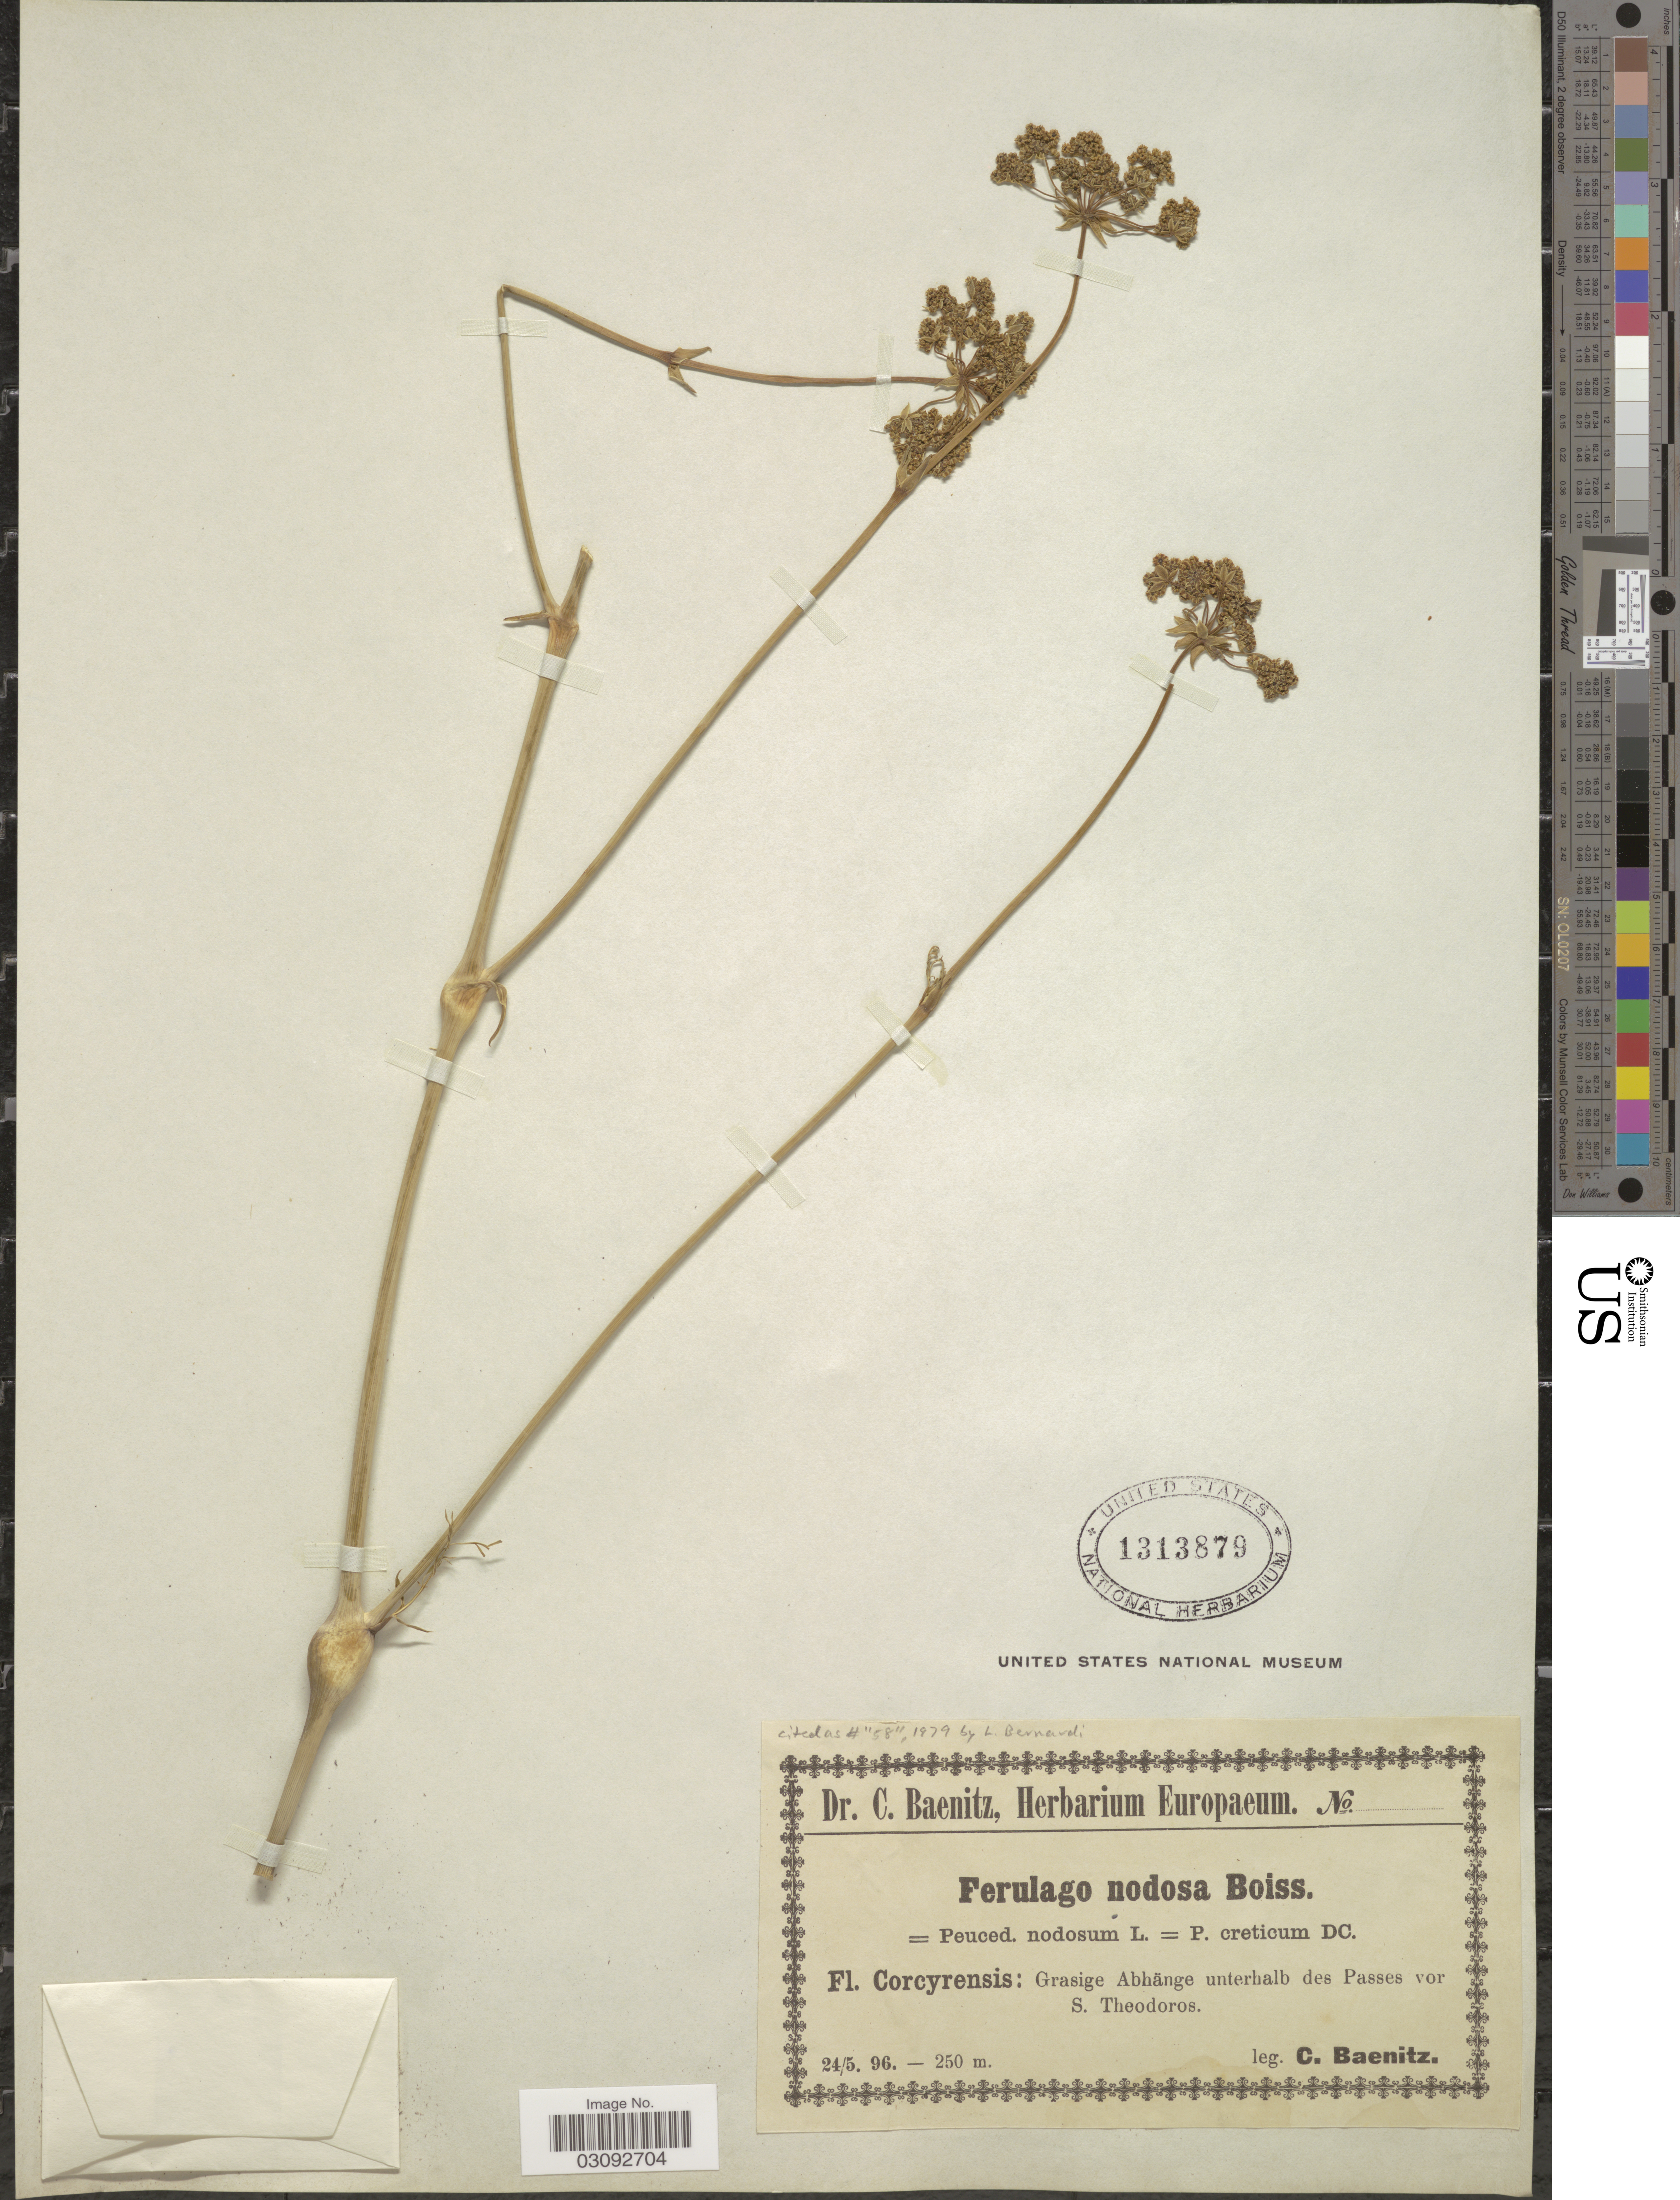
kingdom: Plantae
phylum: Tracheophyta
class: Magnoliopsida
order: Apiales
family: Apiaceae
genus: Ferulago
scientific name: Ferulago nodosa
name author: (L.) Boiss.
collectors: C. G. Baenitz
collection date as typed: Transcribed d/m/y: 24/5/96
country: Greece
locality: Fl. Corcyrensis: Grasige Abhänge unterhalb des Passes vor S. Theodoros.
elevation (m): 250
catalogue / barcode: US 1313879